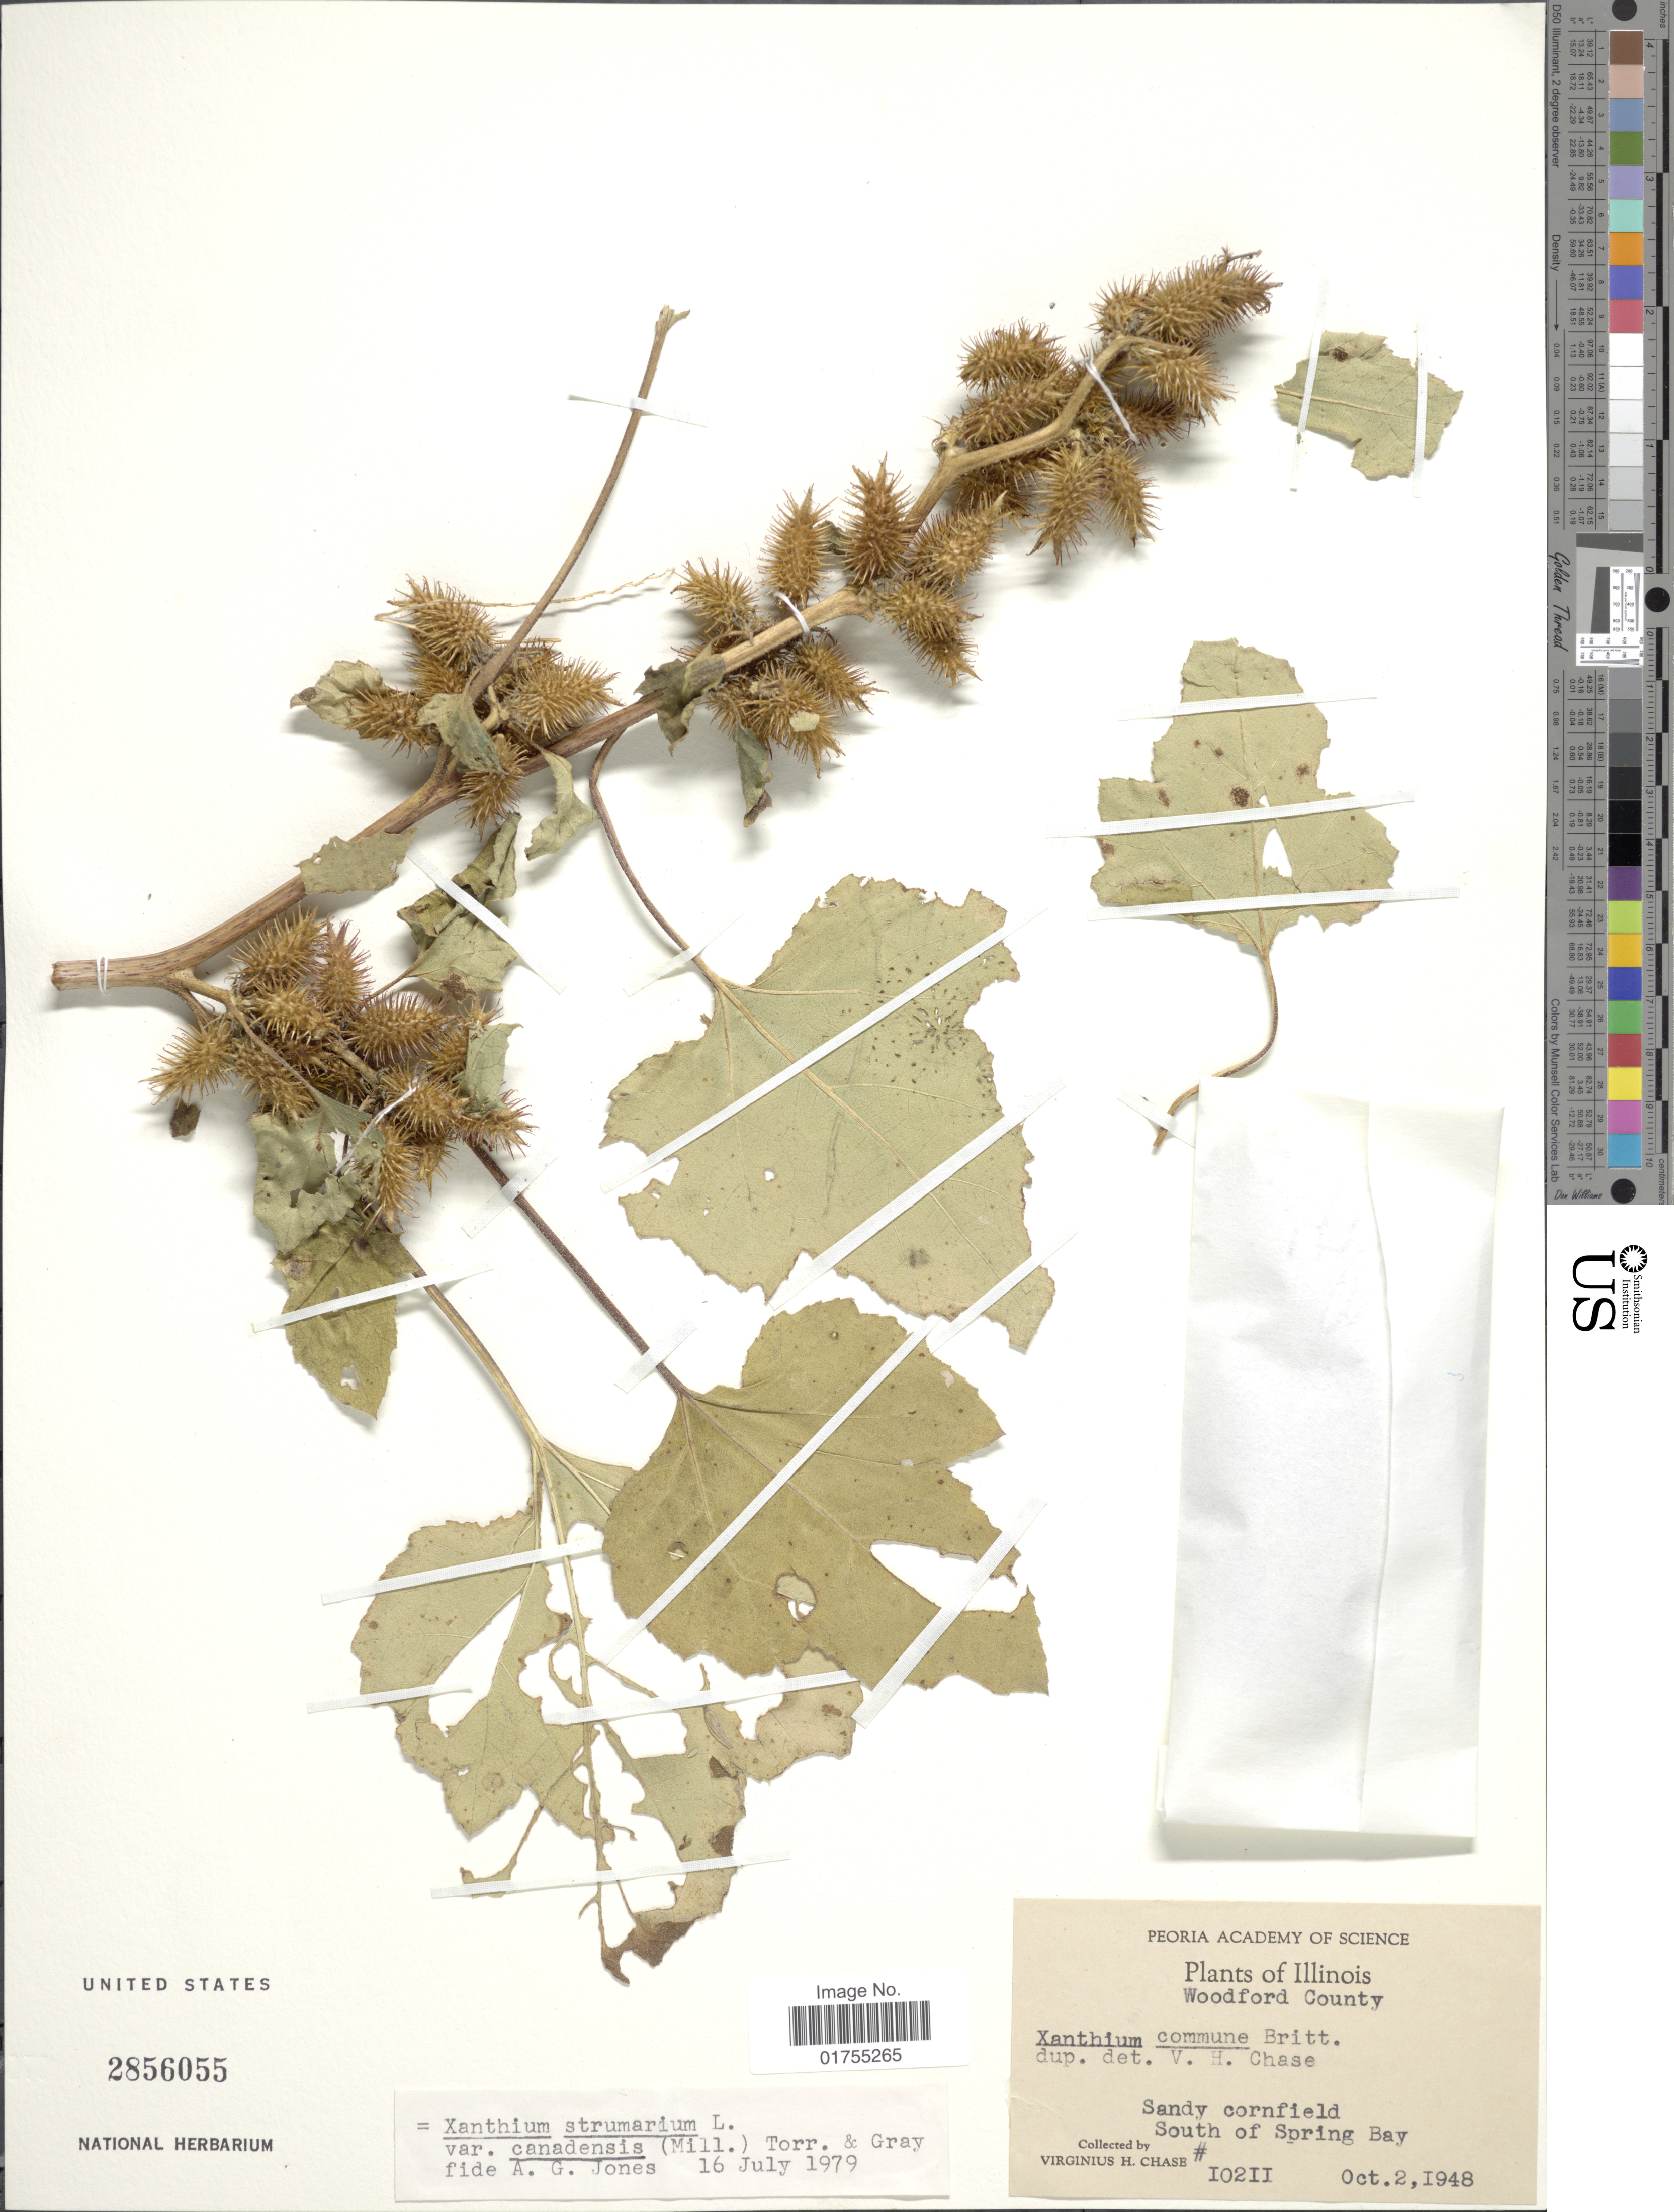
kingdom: Plantae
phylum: Tracheophyta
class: Magnoliopsida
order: Asterales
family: Asteraceae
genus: Xanthium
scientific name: Xanthium strumarium var. canadense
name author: (Mill.) Torr. & A. Gray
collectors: V. H. Chase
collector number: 10211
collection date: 1948-10-02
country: United States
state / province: Illinois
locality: Woodford County, Sandy cornfield, South of Spring Bay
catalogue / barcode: US 2856055